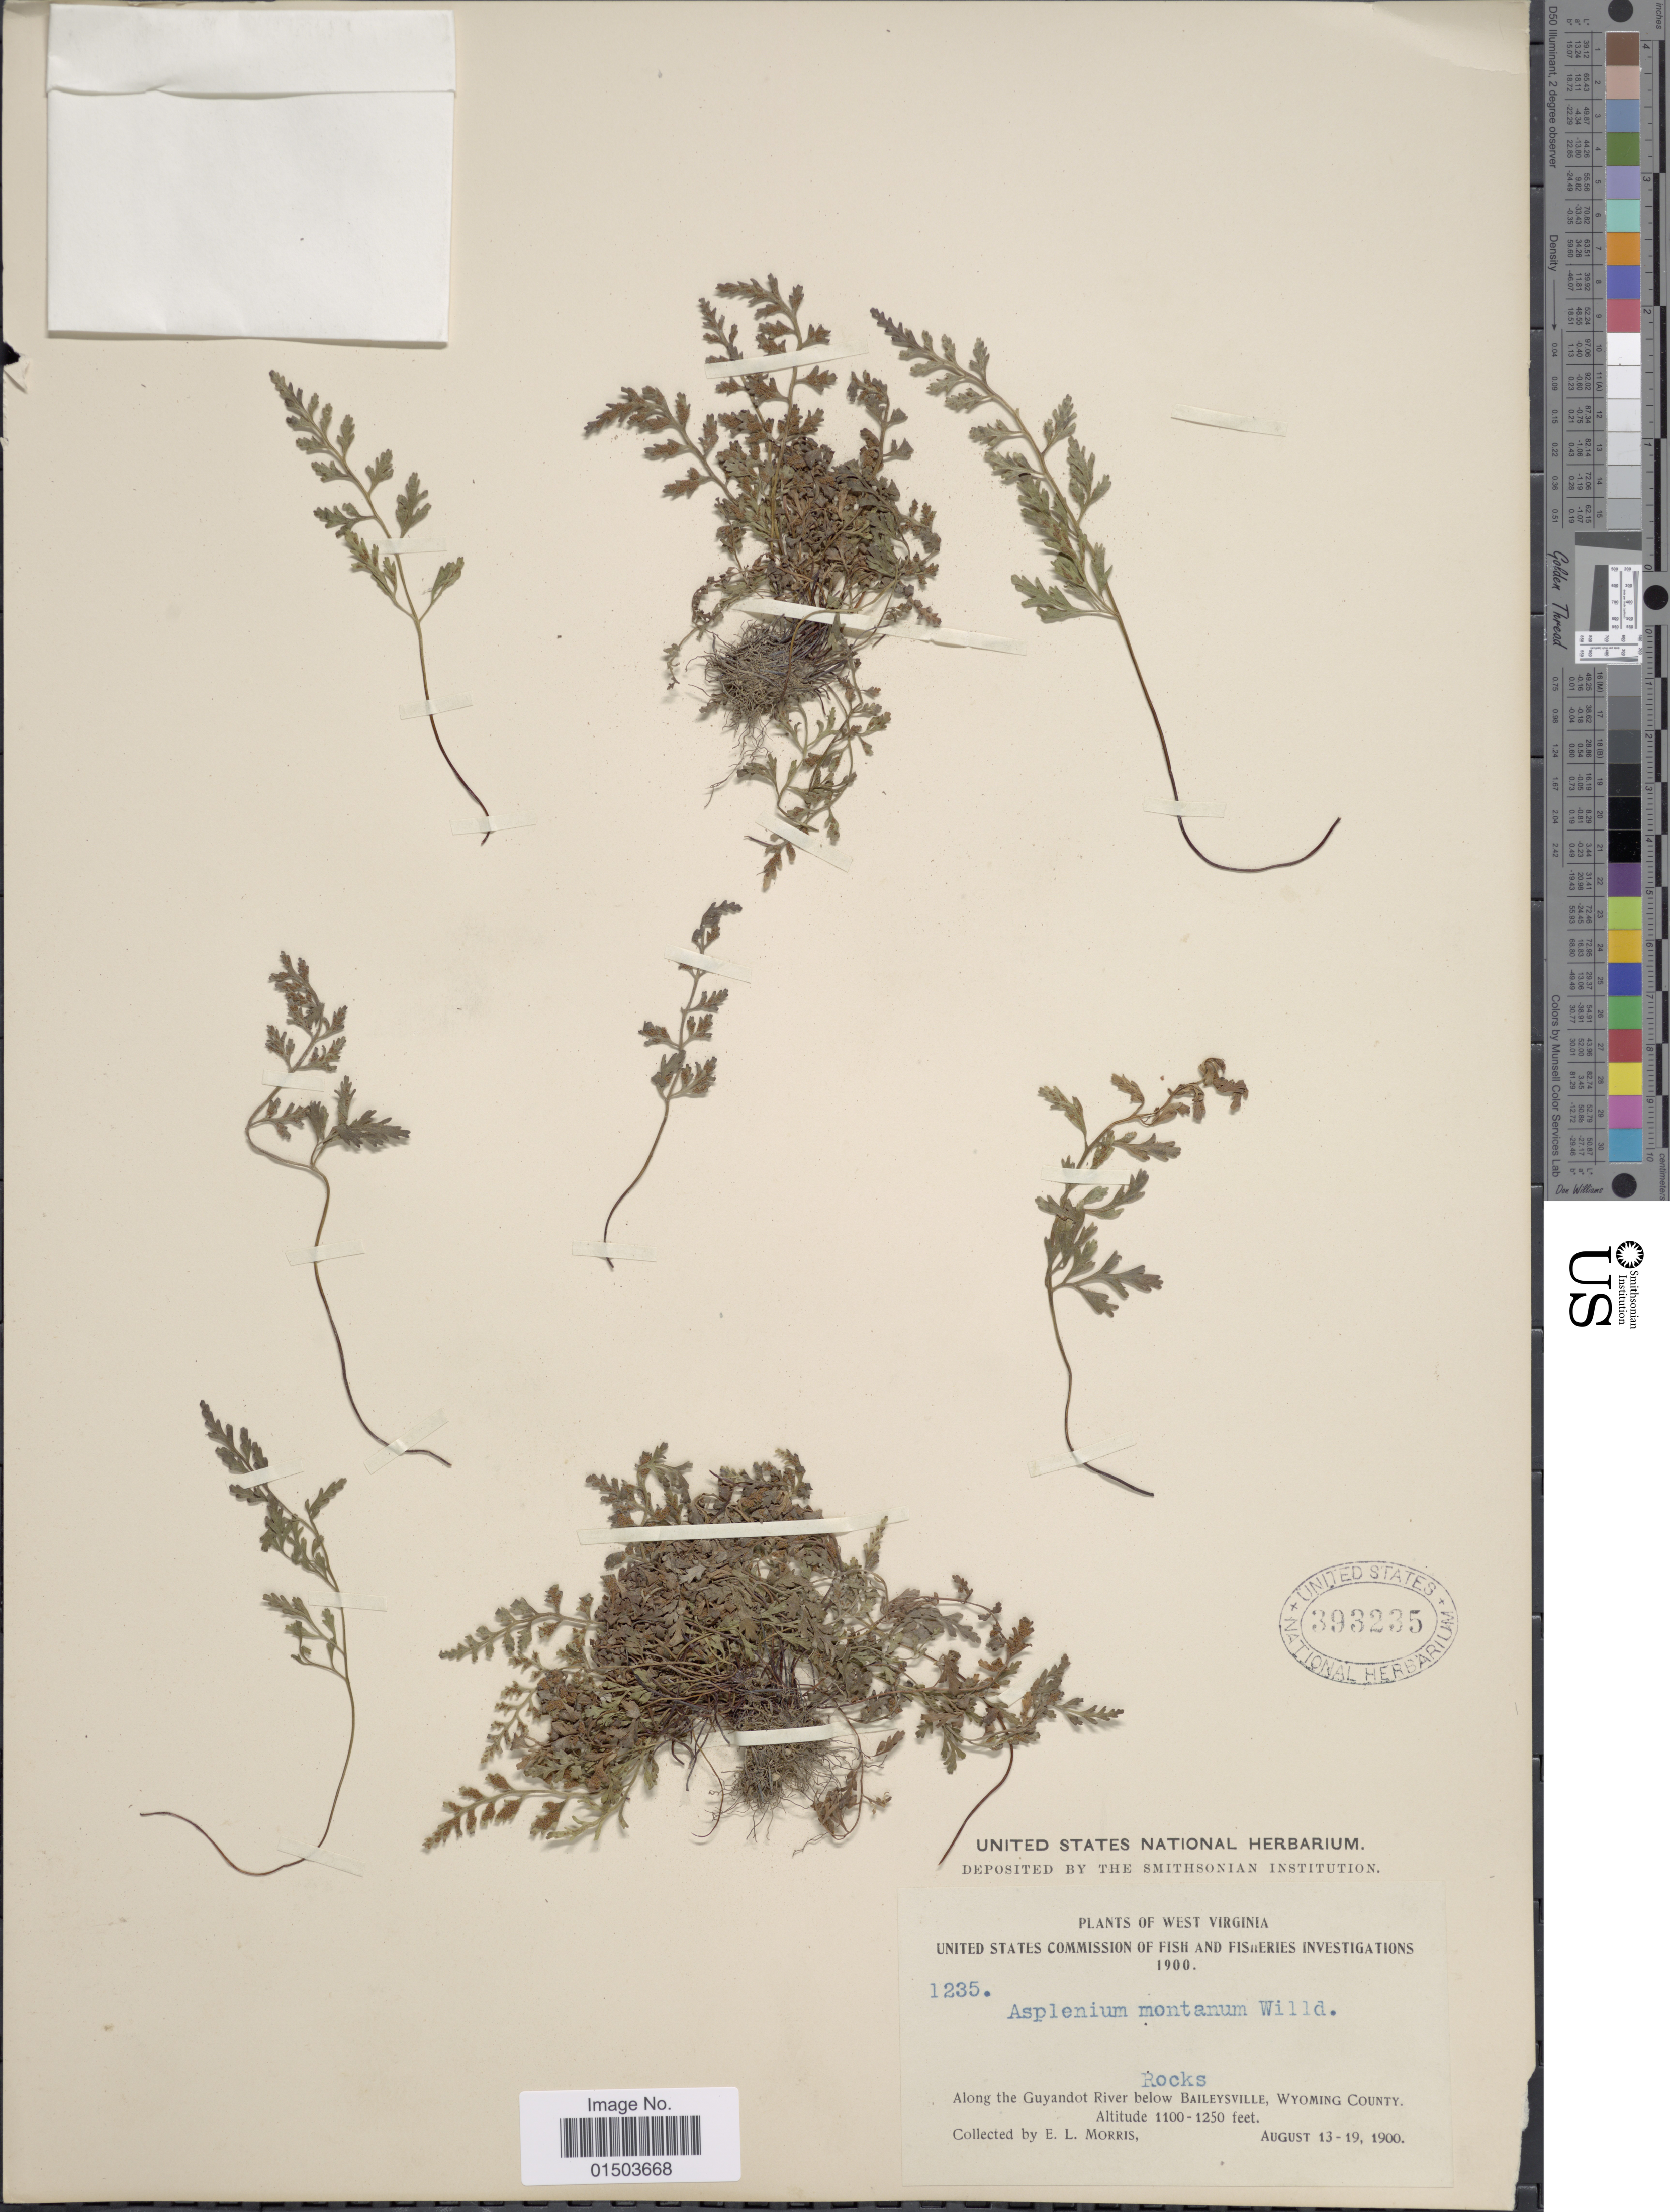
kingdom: Plantae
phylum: Tracheophyta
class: Polypodiopsida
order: Polypodiales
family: Aspleniaceae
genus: Asplenium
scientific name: Asplenium montanum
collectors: E. Morris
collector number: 1235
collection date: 1900-08-13/1900-08-19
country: United States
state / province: West Virginia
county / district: Wyoming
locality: Along the Guyandot River below Baileysville, Wyoming County.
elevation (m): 335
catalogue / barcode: US 393235